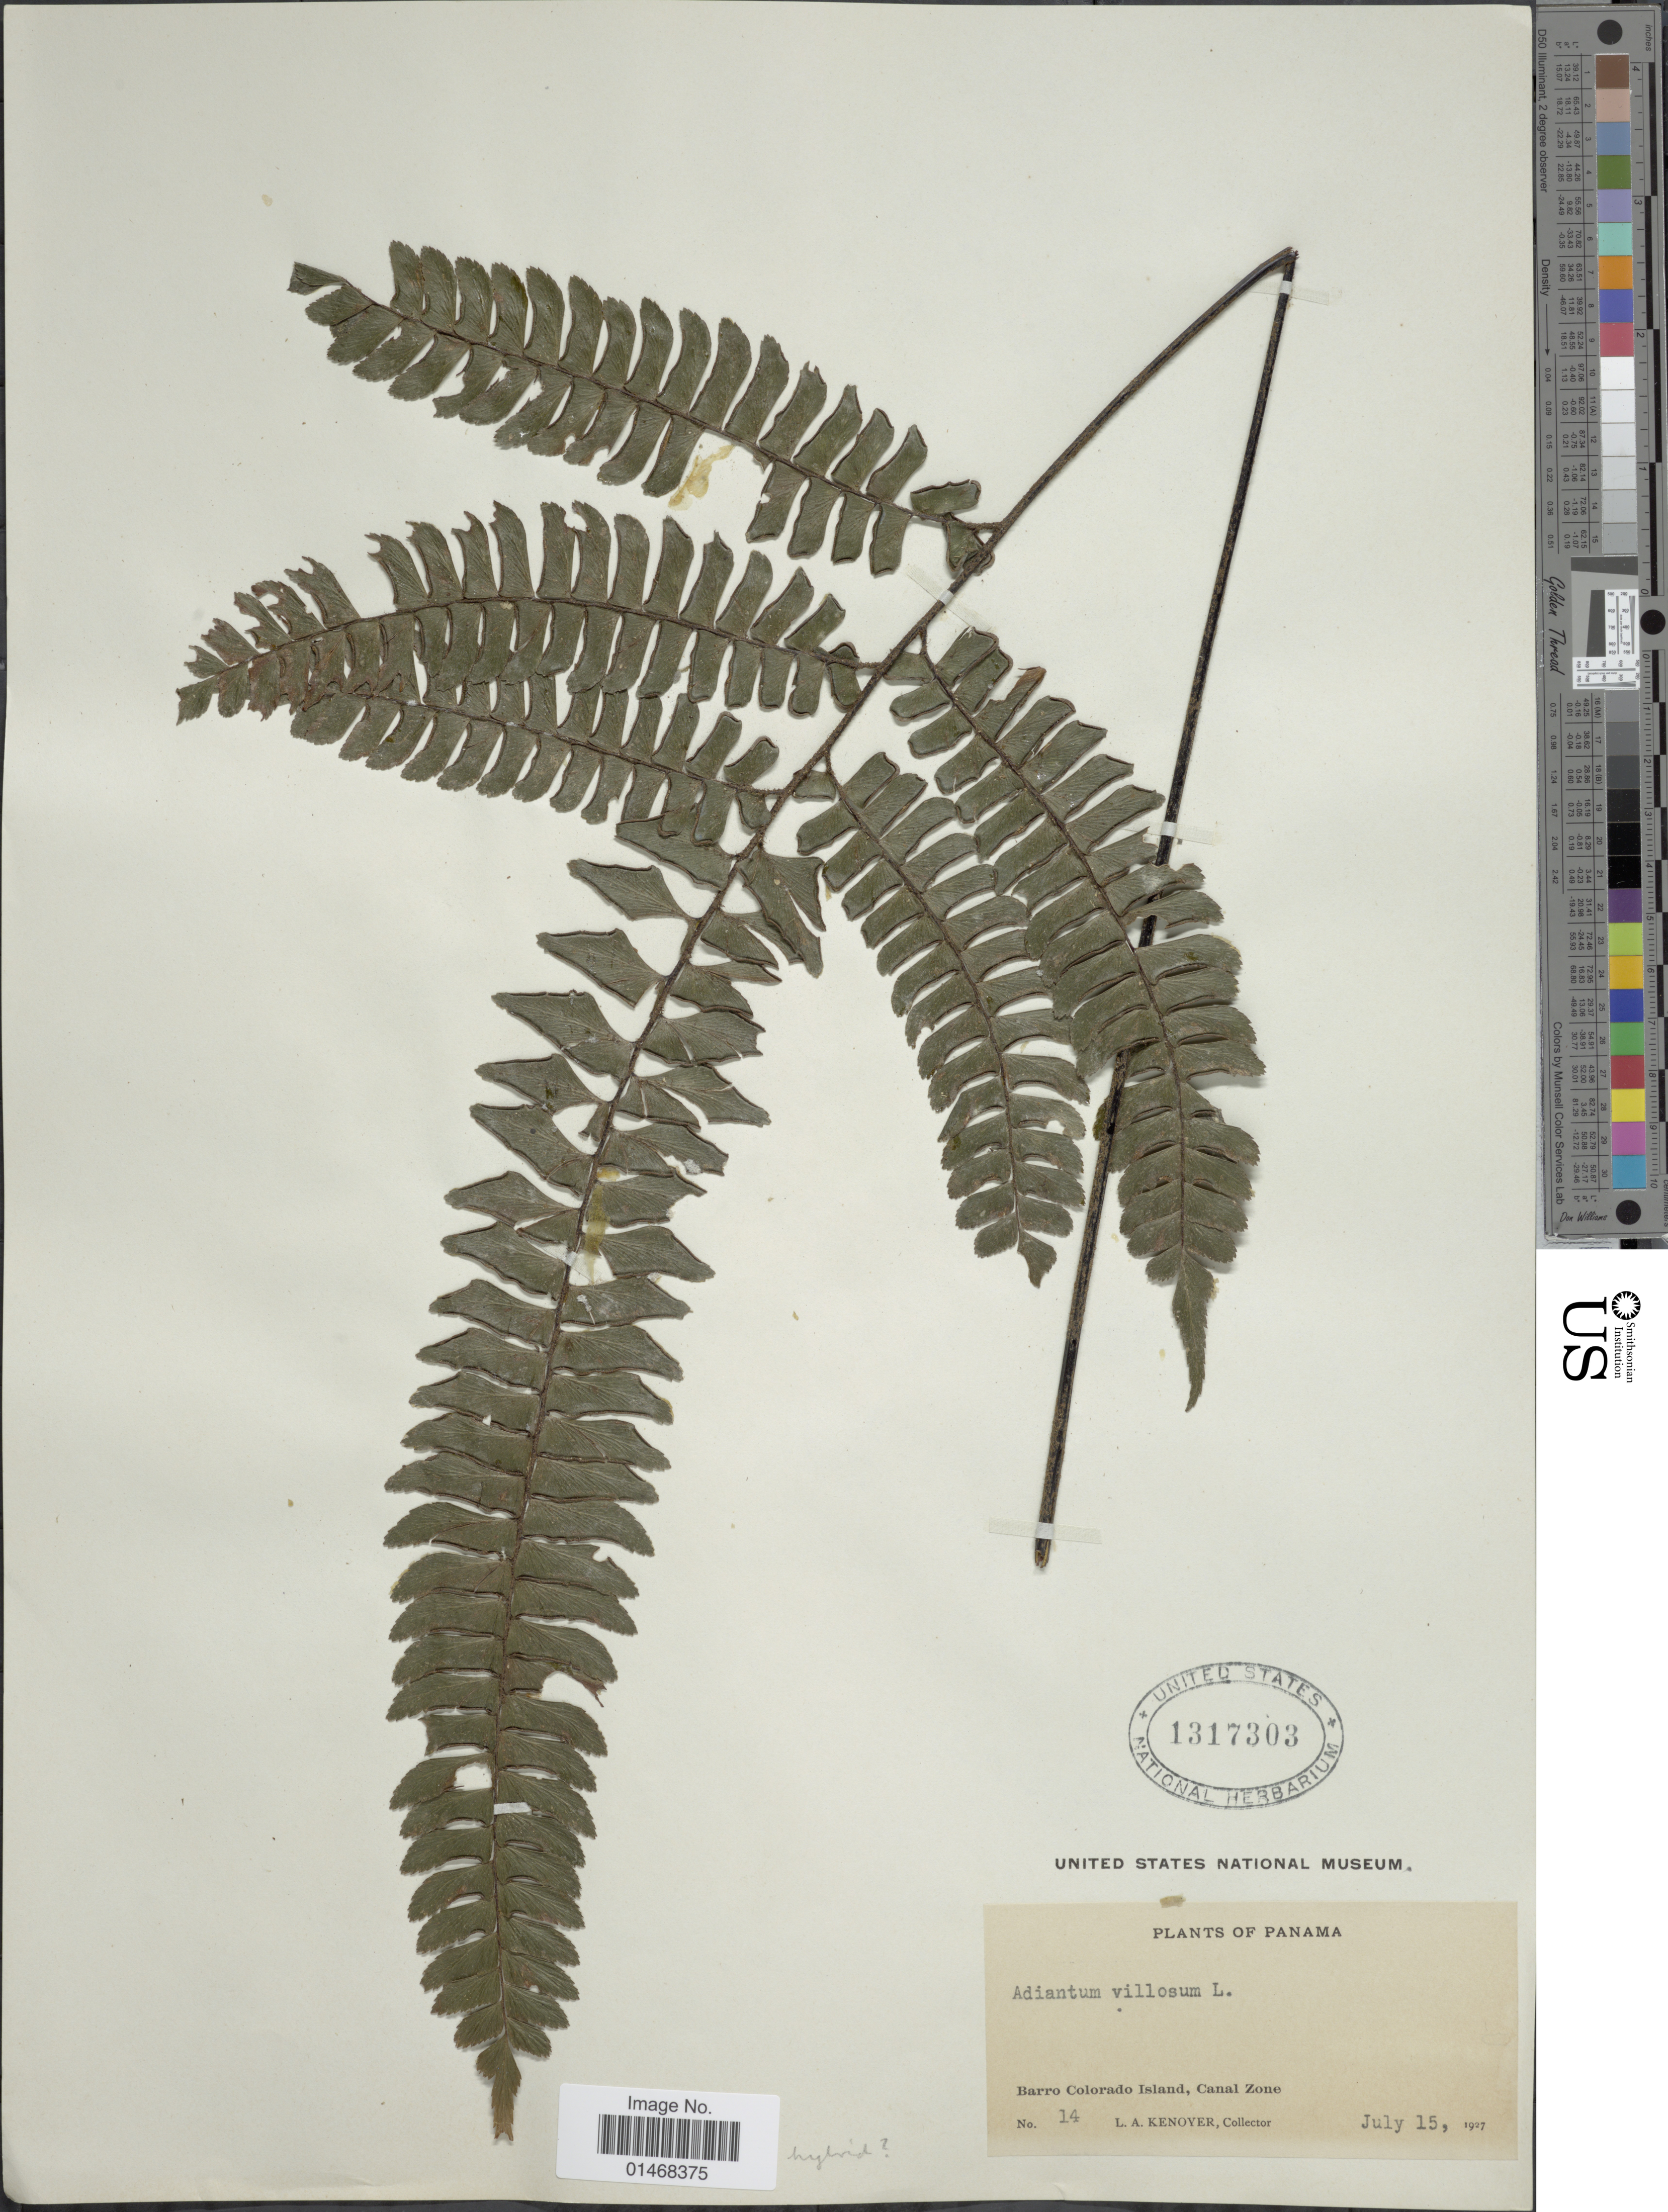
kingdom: Plantae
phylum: Tracheophyta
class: Polypodiopsida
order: Polypodiales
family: Pteridaceae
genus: Adiantum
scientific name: Adiantum villosum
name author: L.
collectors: L. A. Kenoyer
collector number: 14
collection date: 1927-07-15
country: Panama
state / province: Panamá Oeste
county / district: Canal Zone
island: Barro Colorado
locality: Barro Colorado, Canal Zone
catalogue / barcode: US 1317303